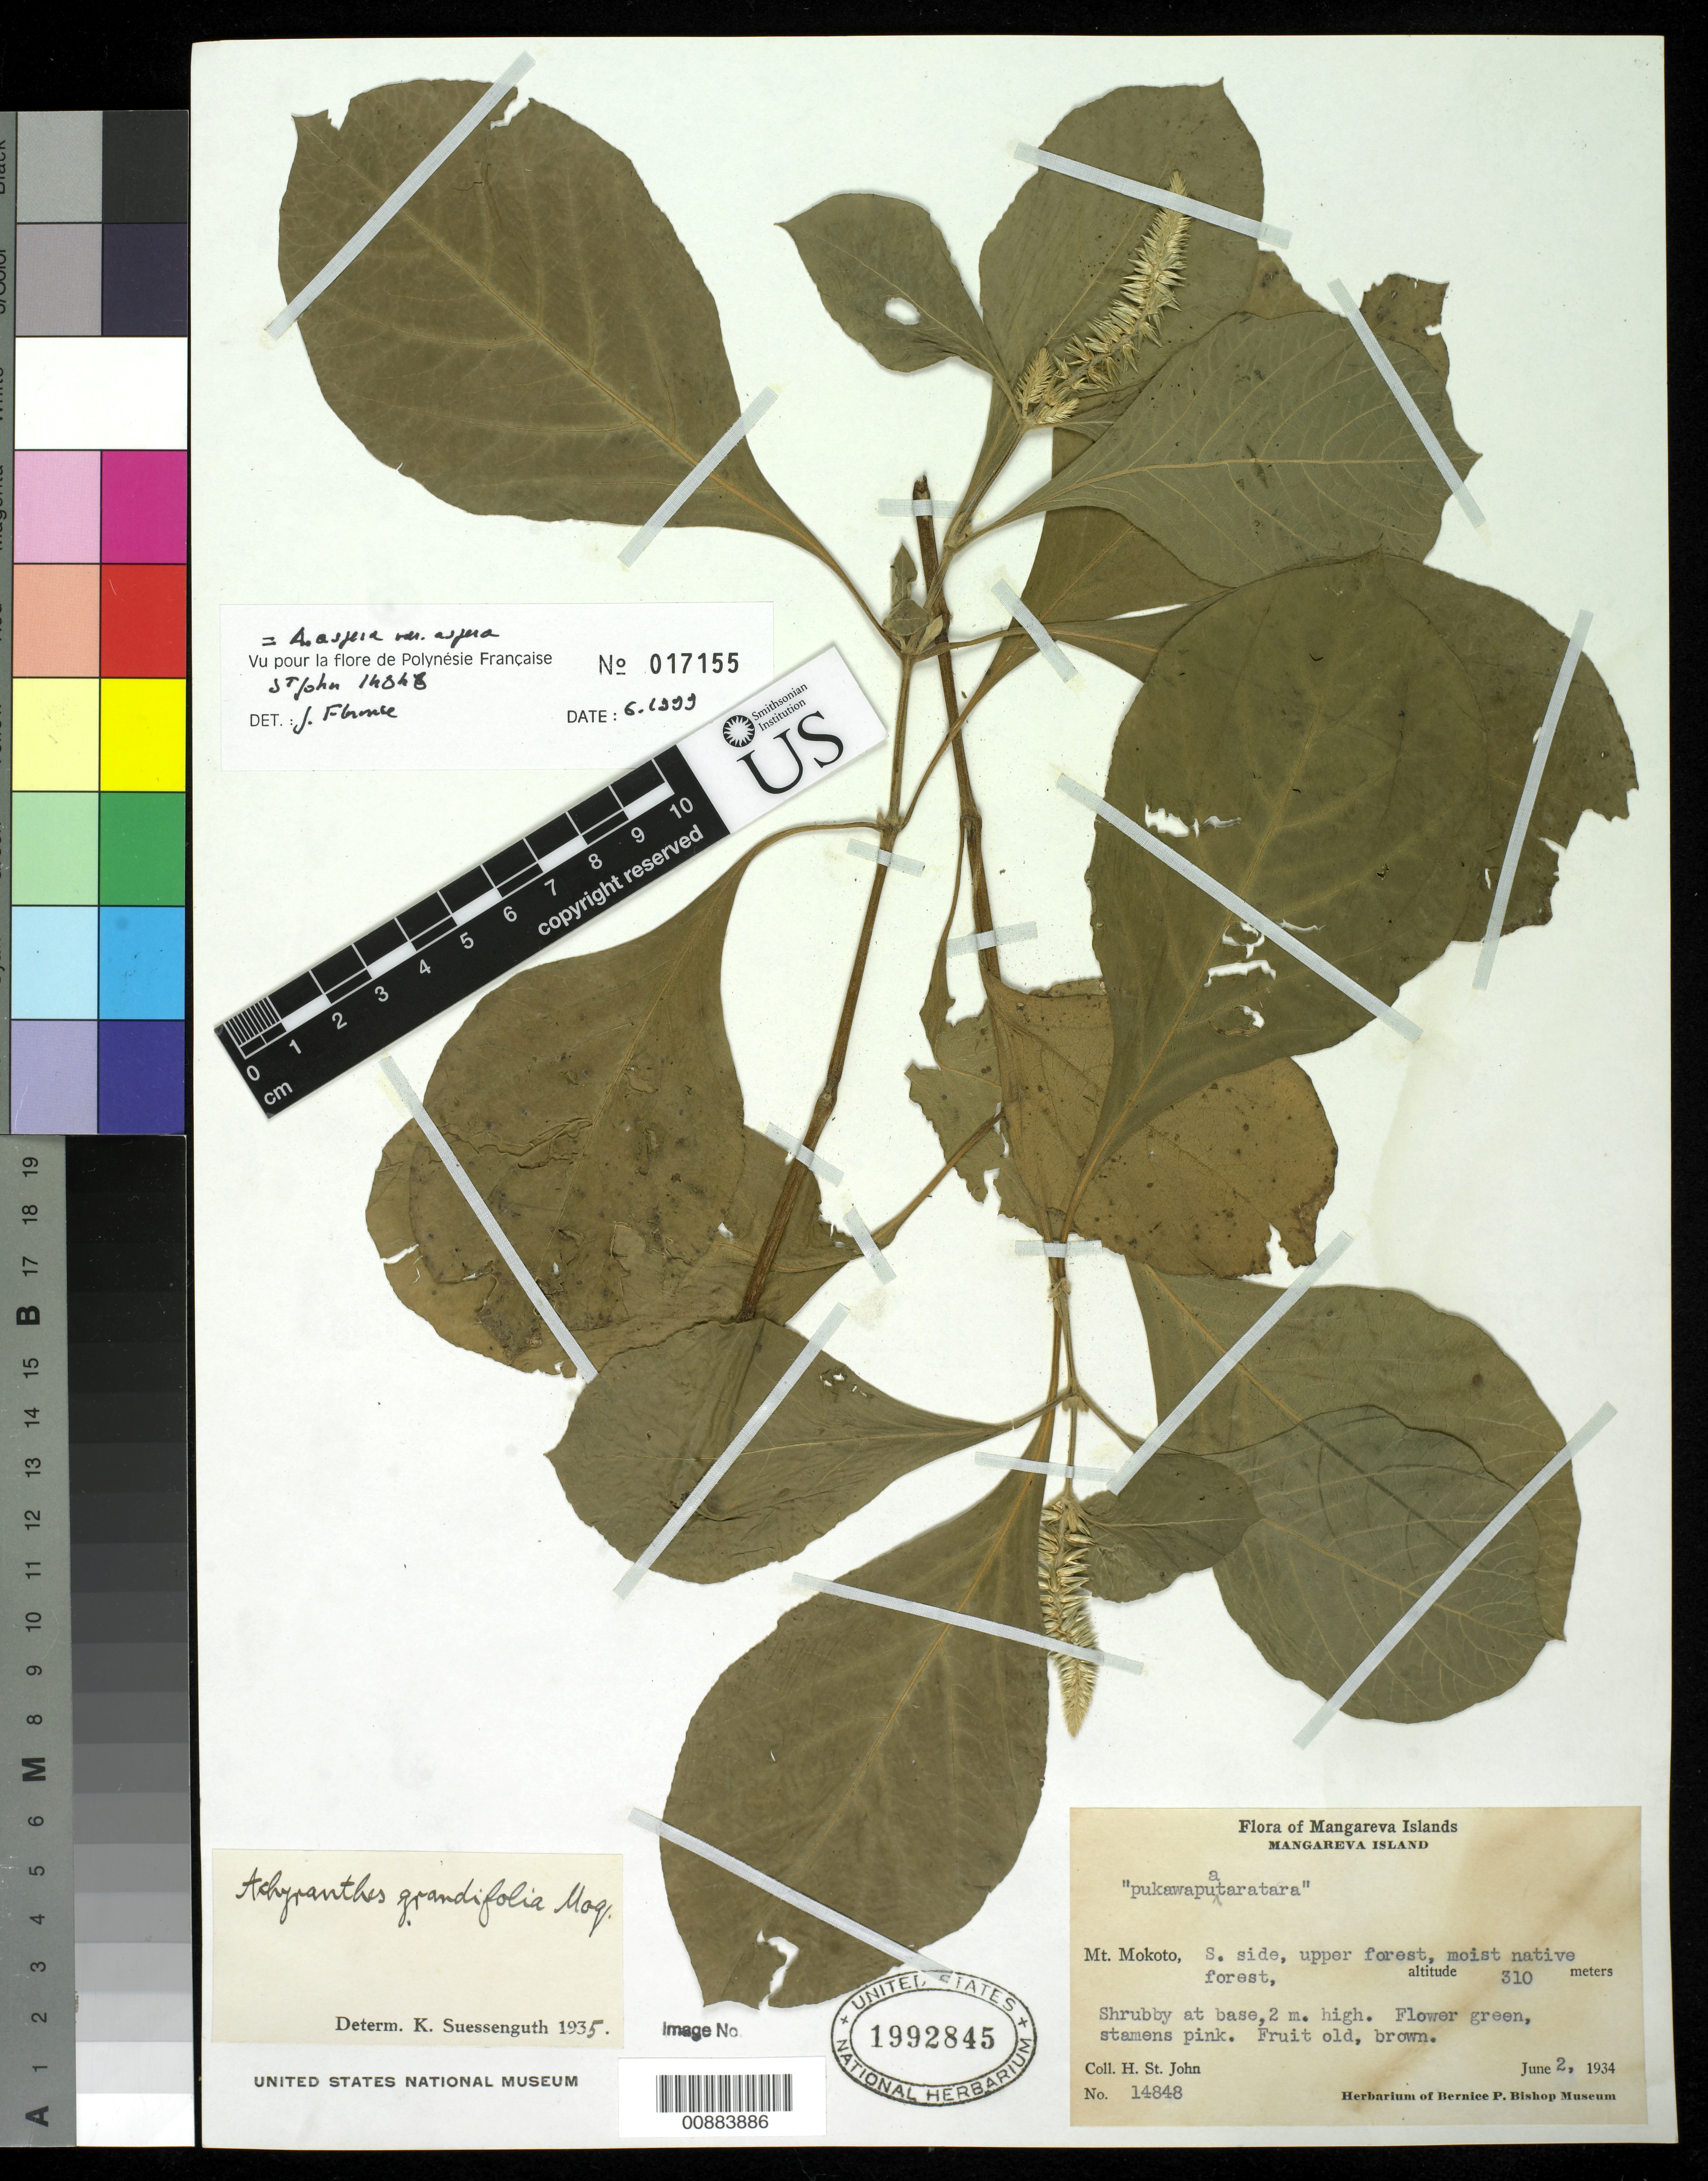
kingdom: Plantae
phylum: Tracheophyta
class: Magnoliopsida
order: Caryophyllales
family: Amaranthaceae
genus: Achyranthes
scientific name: Achyranthes grandifolia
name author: Moq.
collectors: H. St. John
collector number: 14848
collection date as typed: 02 Jun 1934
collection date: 1934-06-02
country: French Polynesia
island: Mangareva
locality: Mt. Mokoto, S. side, upper forest.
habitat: moist native forest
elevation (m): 310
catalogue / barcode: US 1992845